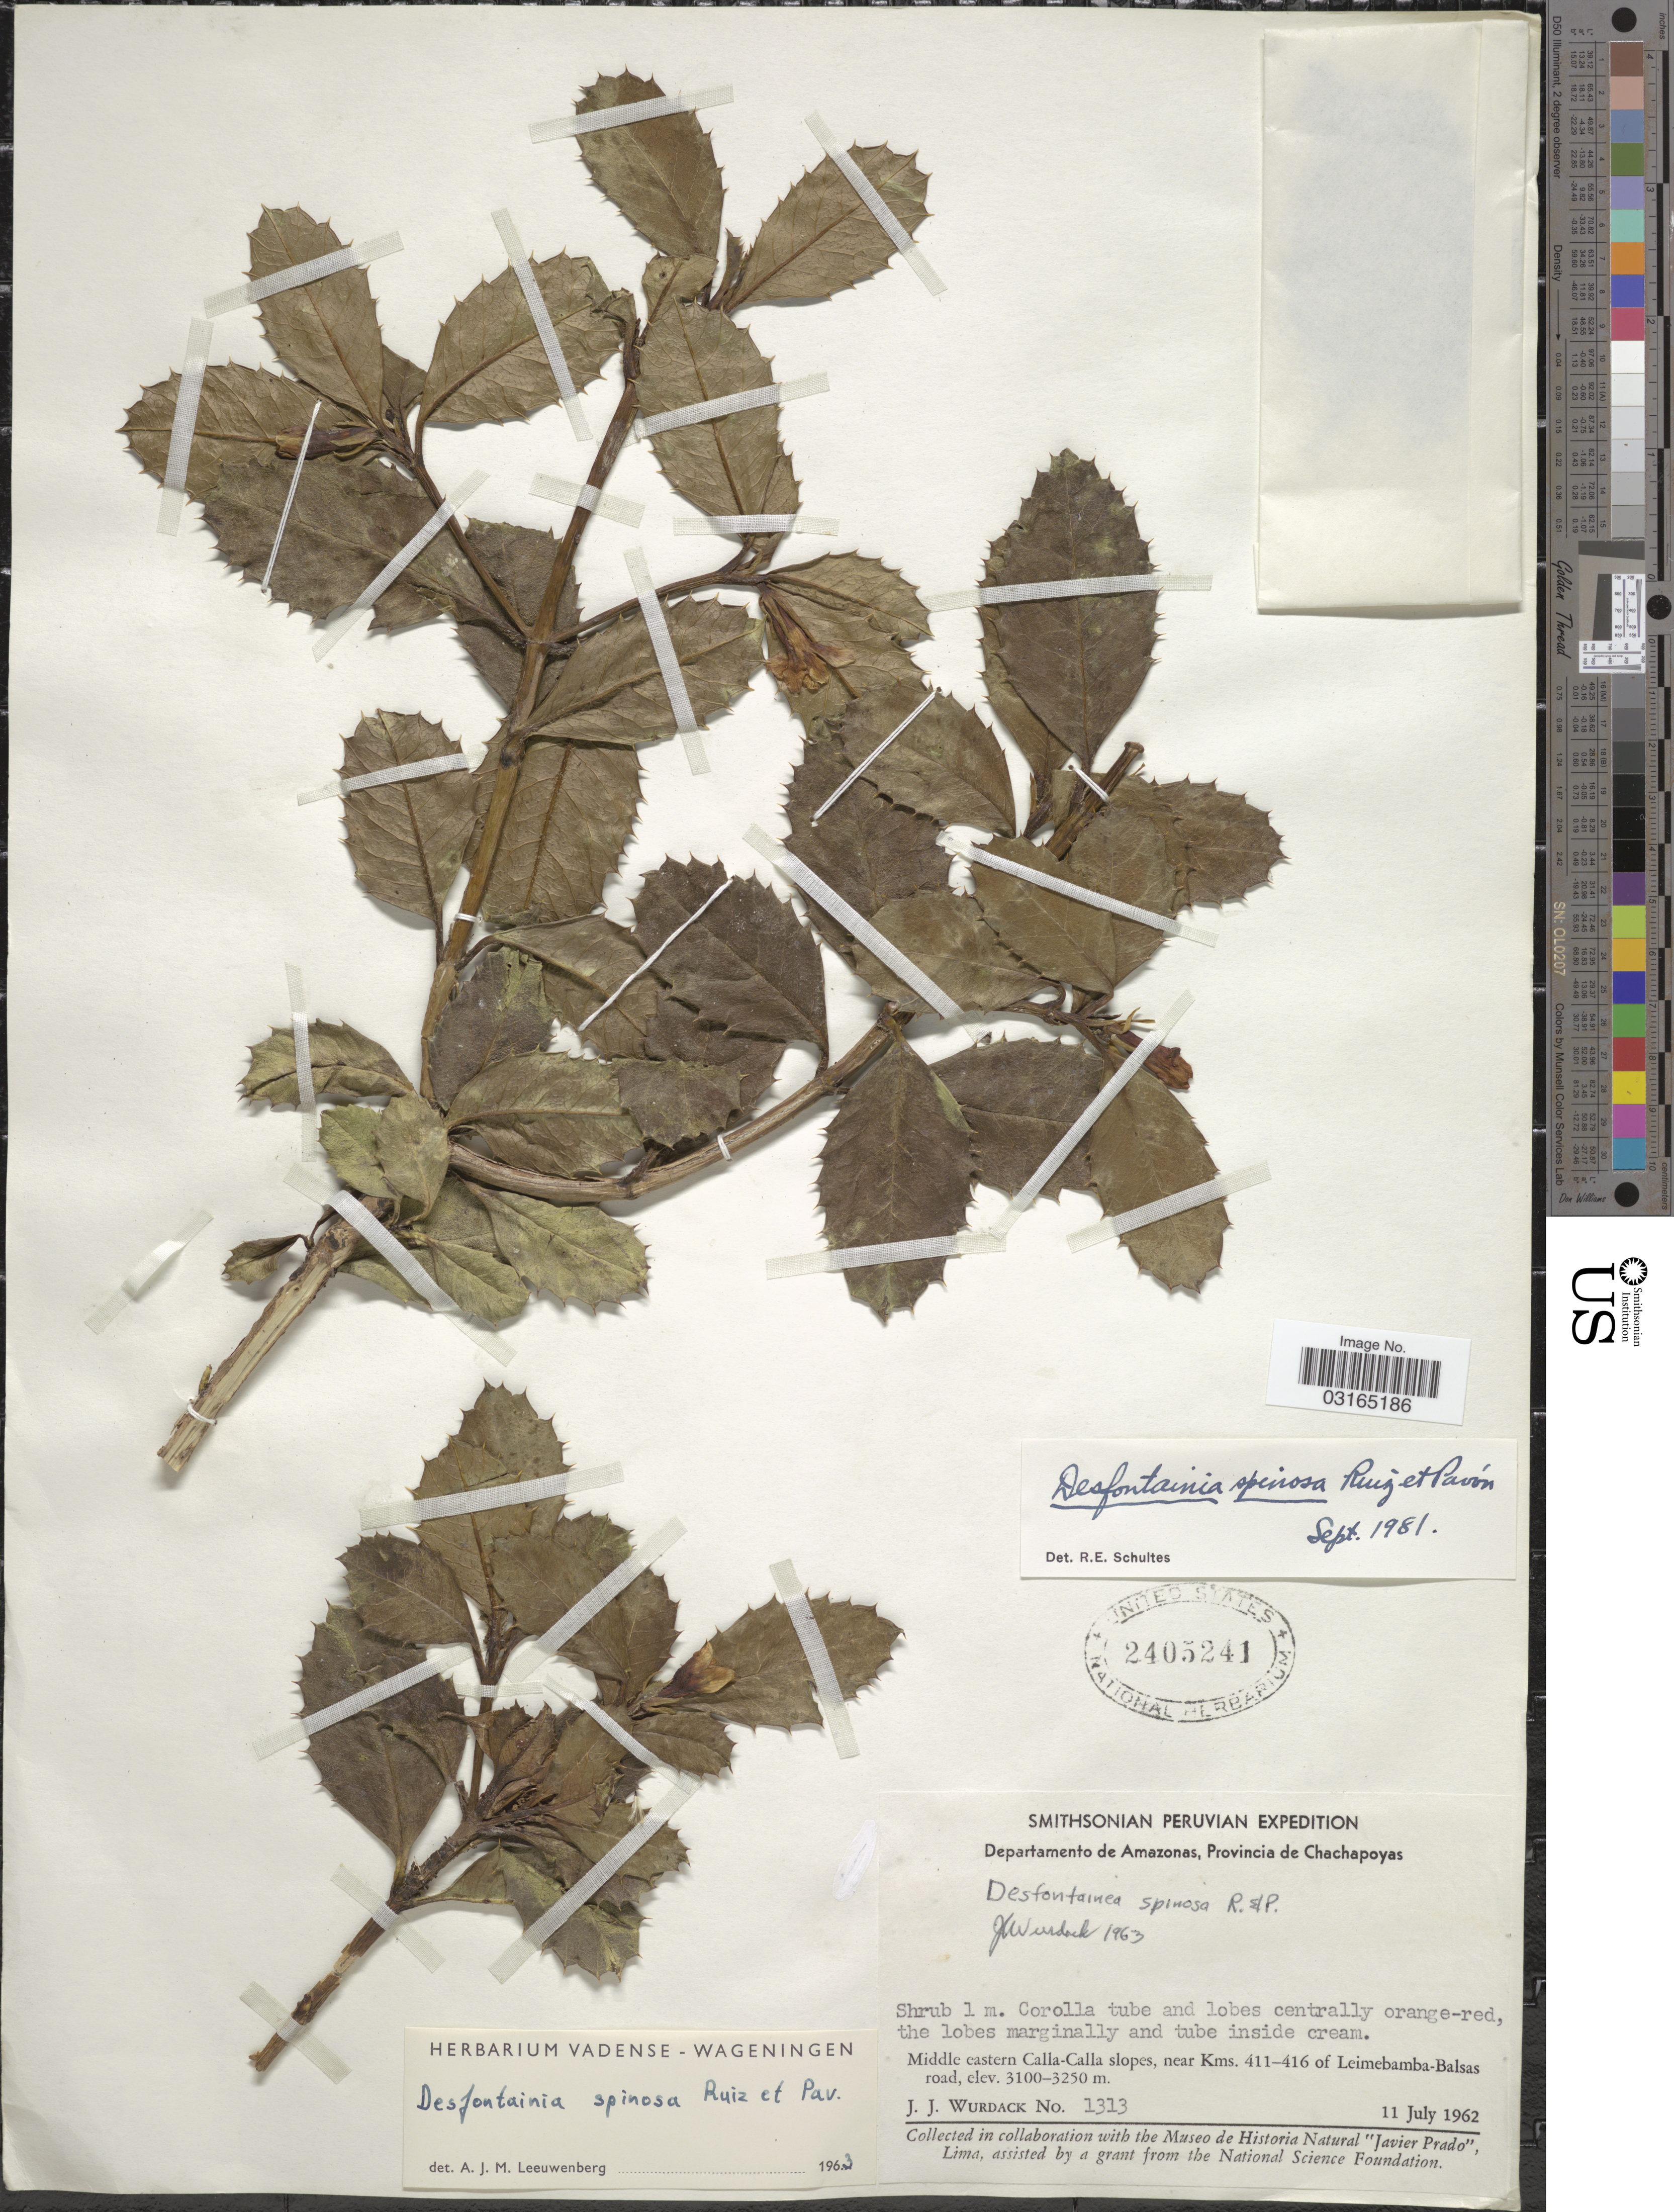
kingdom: Plantae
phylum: Tracheophyta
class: Magnoliopsida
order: Bruniales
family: Columelliaceae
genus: Desfontainia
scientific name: Desfontainia spinosa var. spinosa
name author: Ruiz & Pav.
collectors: J. J. Wurdack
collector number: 1313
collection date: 1962-07-11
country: Peru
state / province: Amazonas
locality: Departamento de Amazonas, Provincia de Chachapoyas. Middle eastern Calla-Calla, near Kms. 411-416 of Leimebamba-Balsas road.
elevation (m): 3100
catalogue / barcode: US 2405241